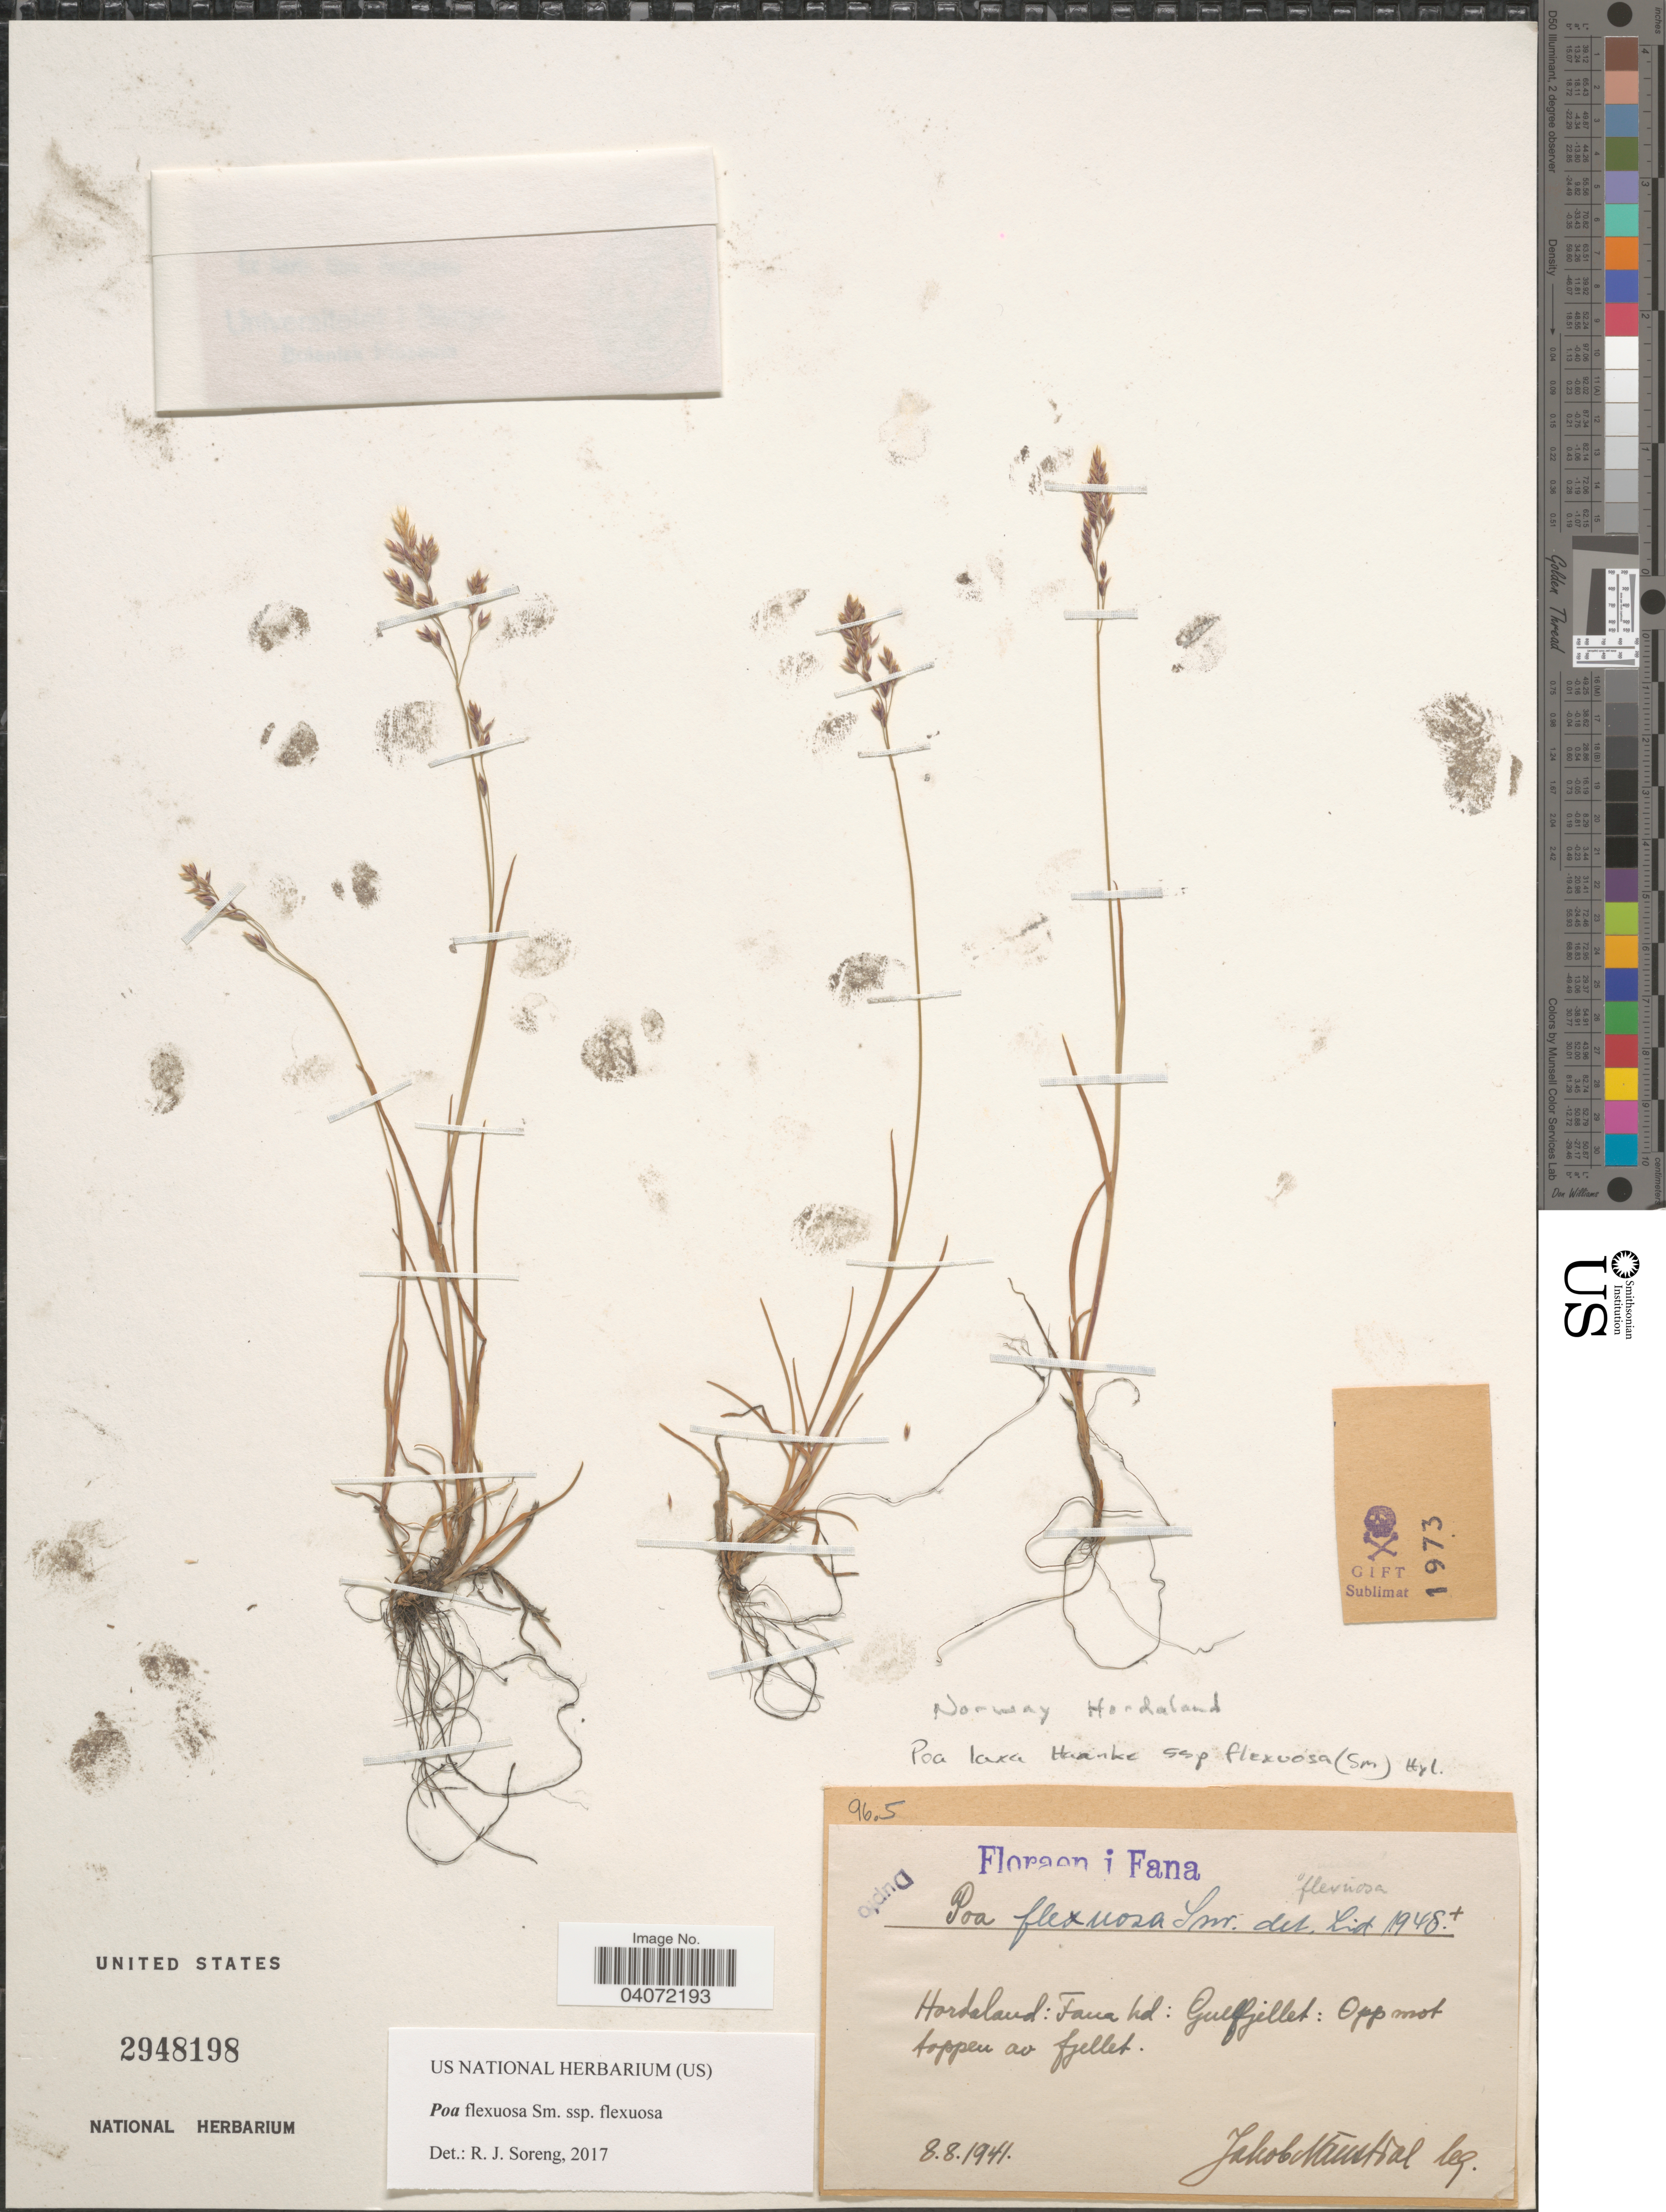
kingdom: Plantae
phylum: Tracheophyta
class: Liliopsida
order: Poales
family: Poaceae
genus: Poa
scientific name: Poa flexuosa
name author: Muhl.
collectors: J. Maustral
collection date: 1941-08-08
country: Norway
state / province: Hordaland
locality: Fana hd: Gulfjellet: Opp mot toppen ao Fjellet.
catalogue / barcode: US 2948198